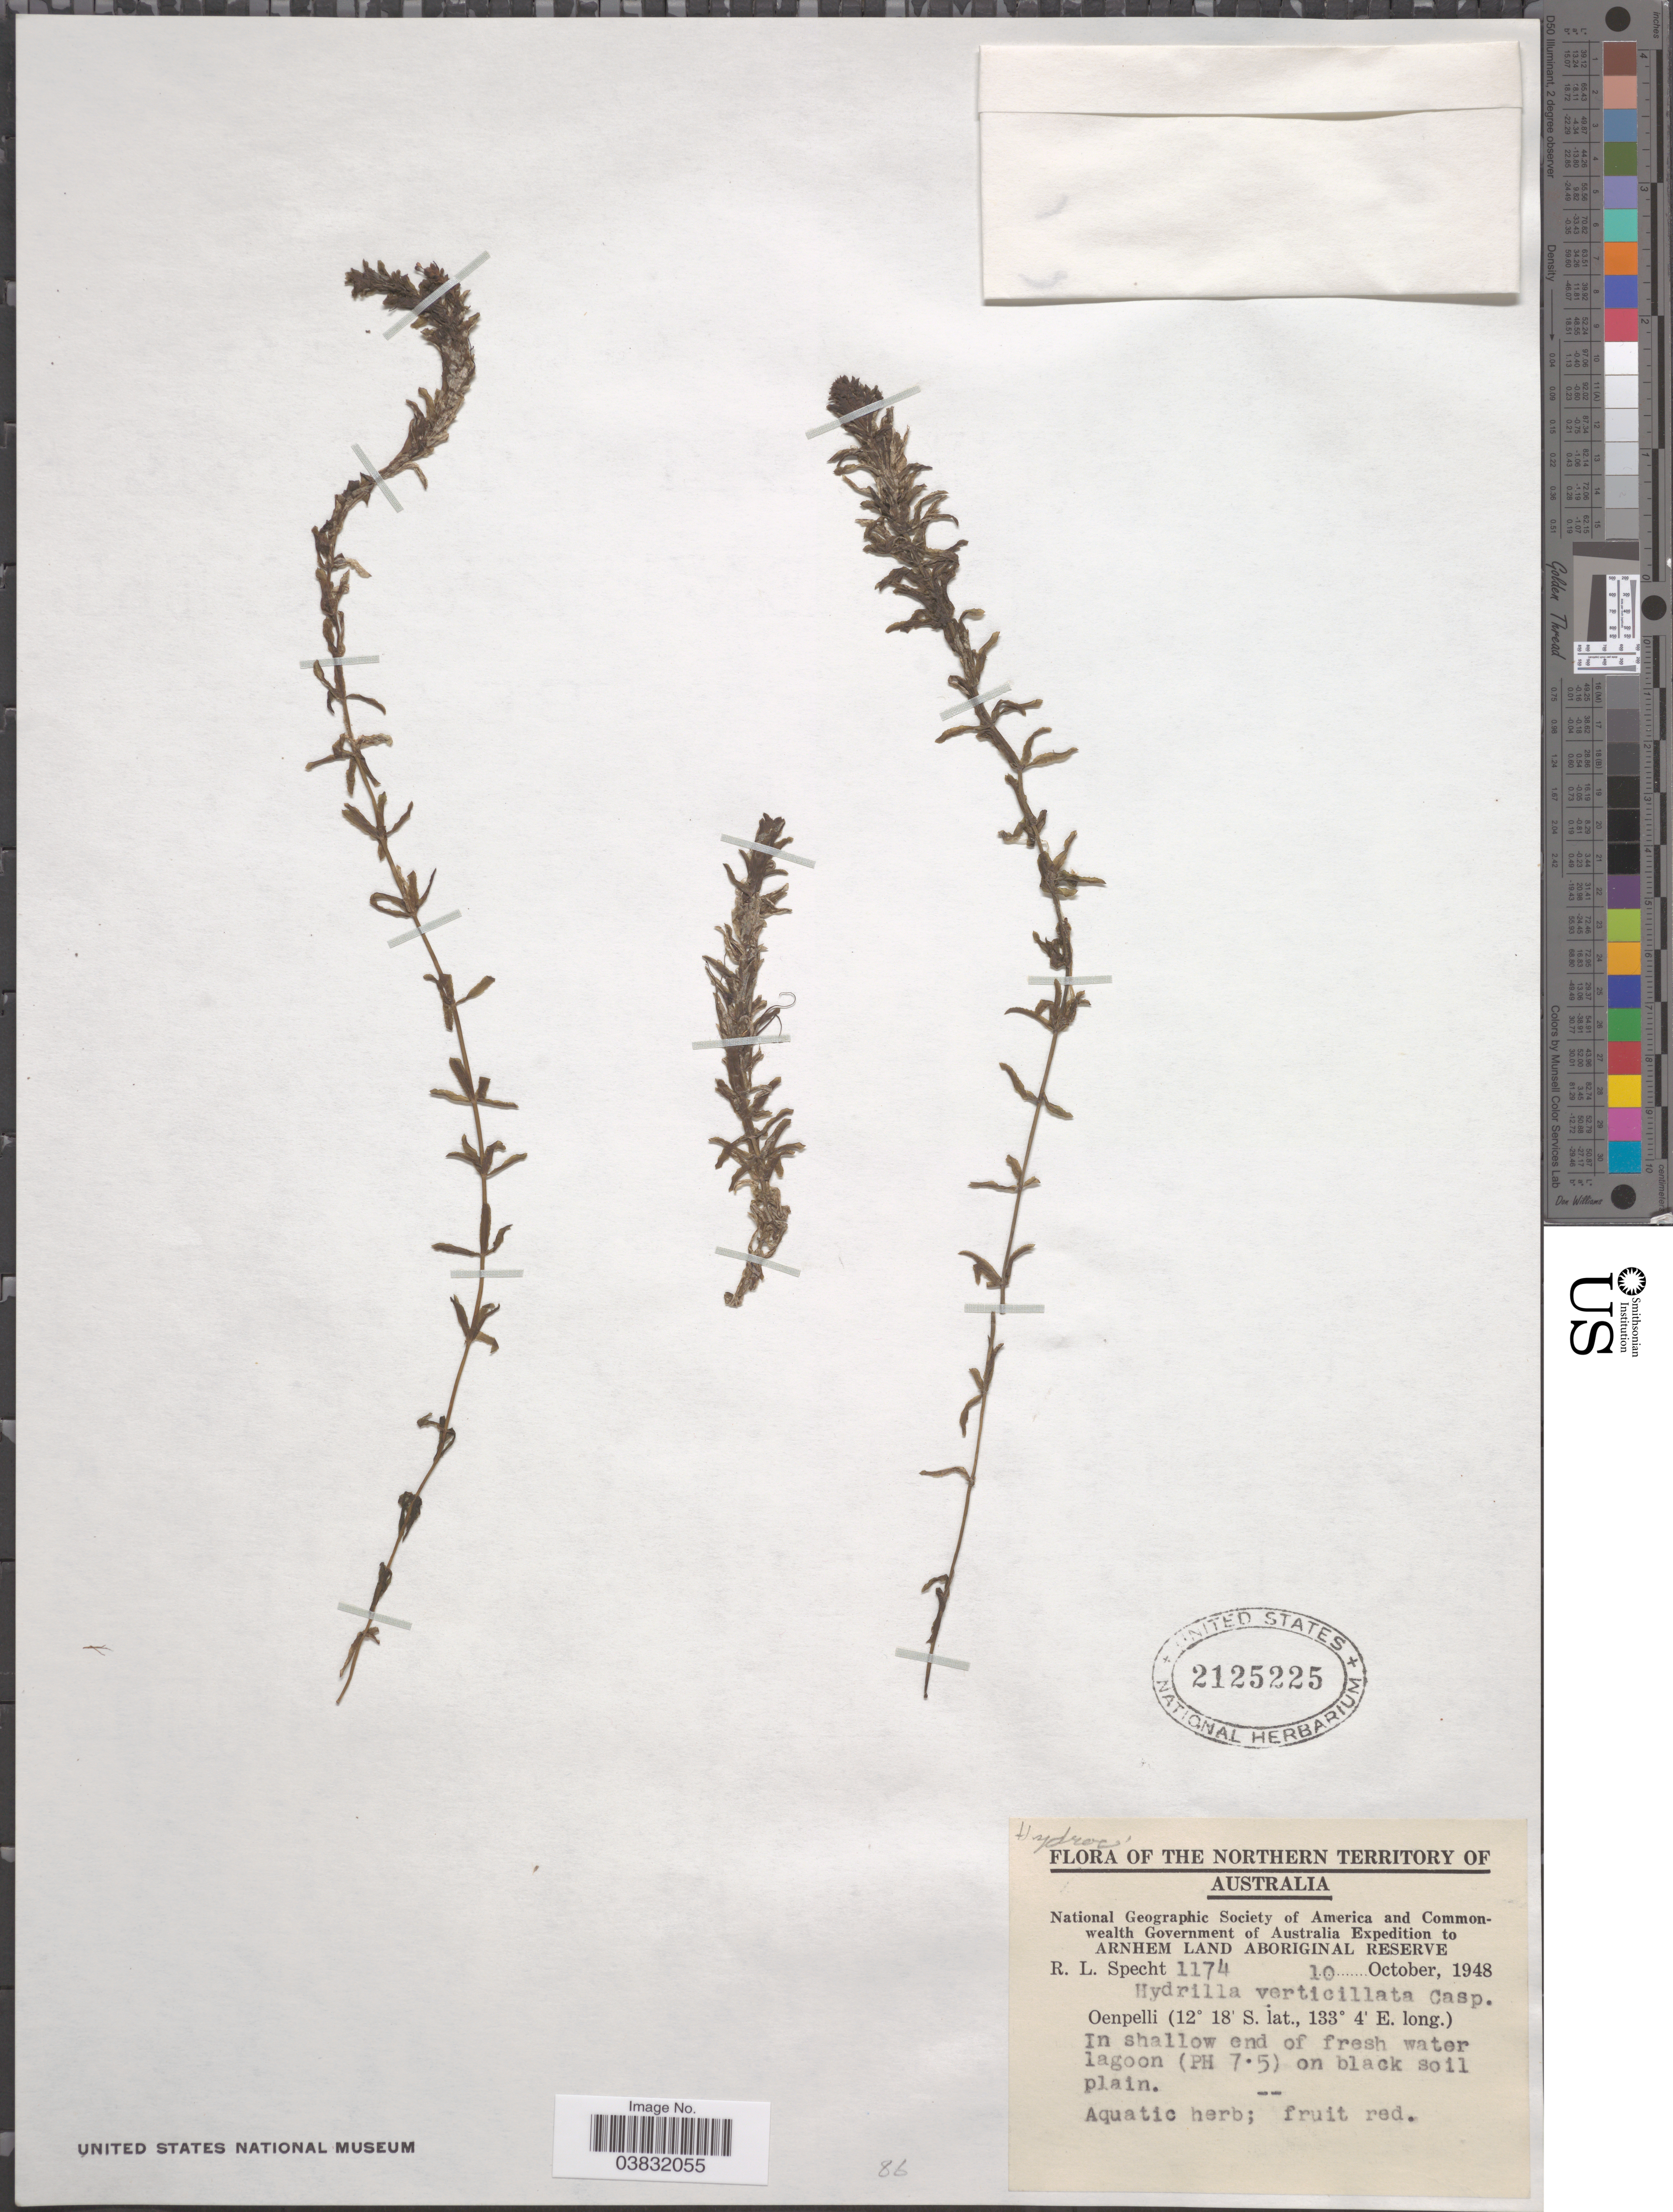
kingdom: Plantae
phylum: Tracheophyta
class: Liliopsida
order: Alismatales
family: Hydrocharitaceae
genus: Hydrilla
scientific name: Hydrilla verticillata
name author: (L. f.) Royle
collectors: R. L. Specht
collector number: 1174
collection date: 1948-10-10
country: Australia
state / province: Northern Territory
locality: Oenpelli. In shallow end of fresh water lagoon (PH 7.5) on black soil plain.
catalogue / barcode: US 2125225